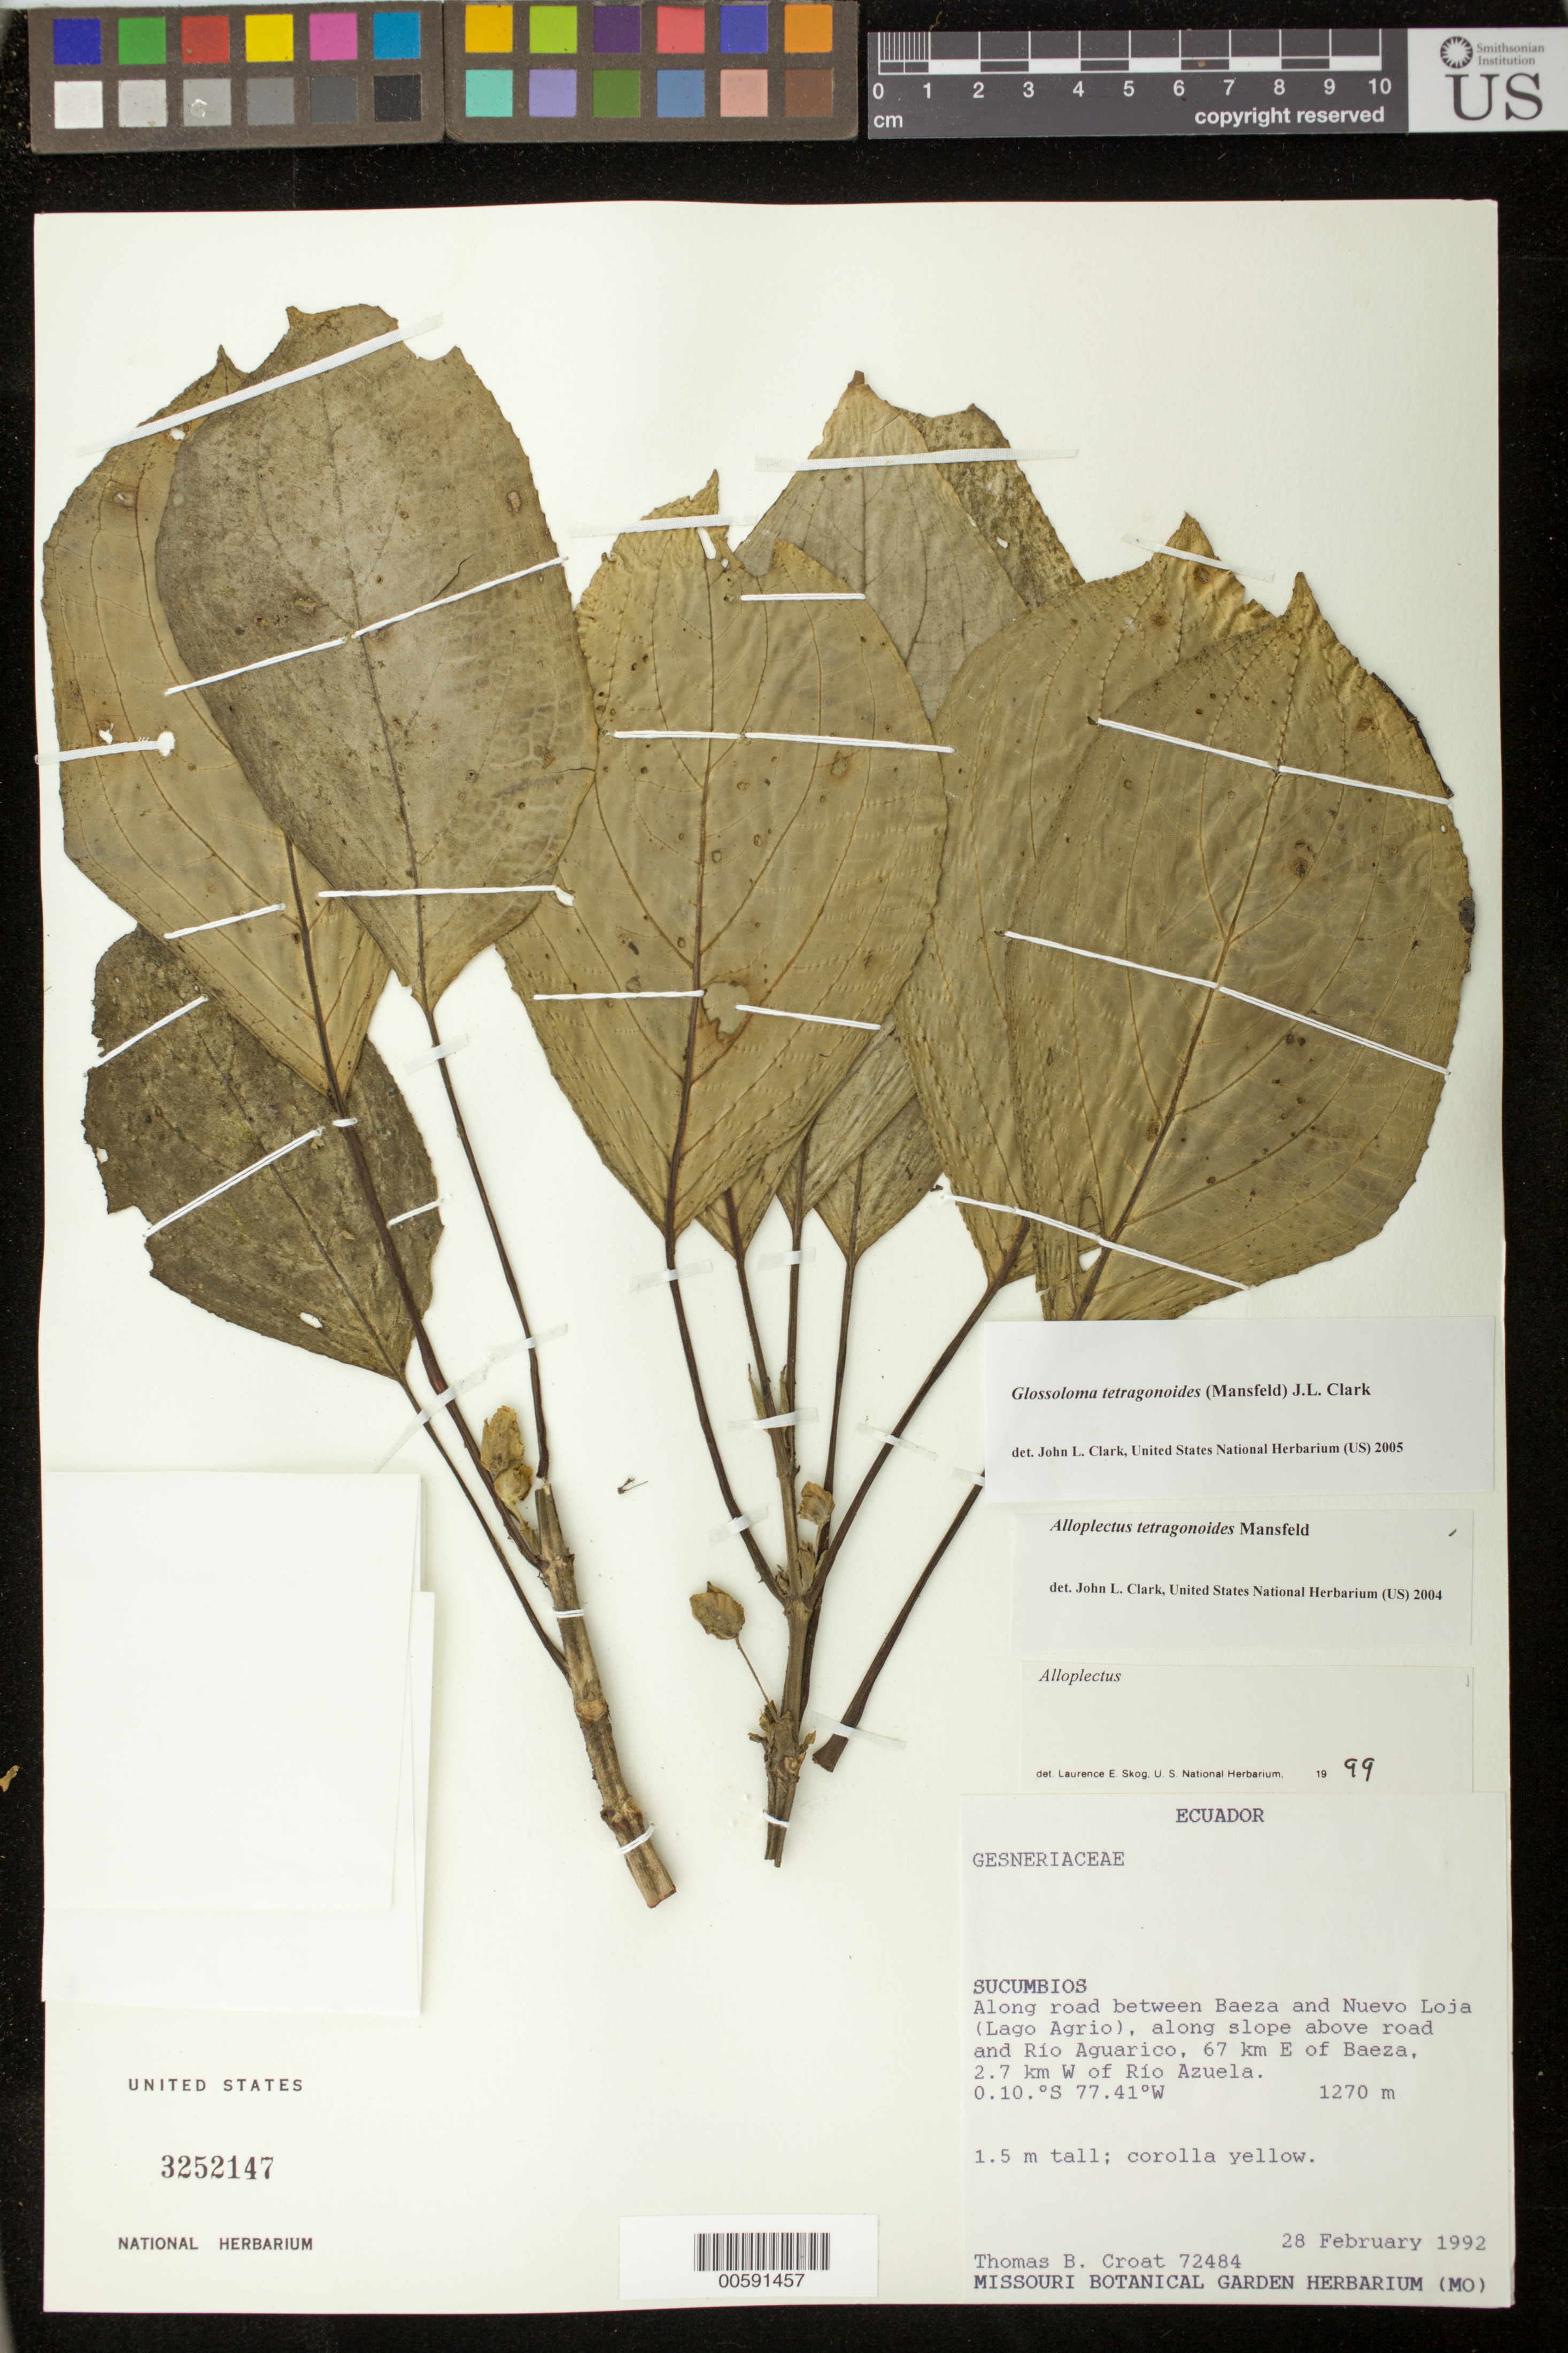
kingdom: Plantae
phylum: Tracheophyta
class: Magnoliopsida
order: Lamiales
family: Gesneriaceae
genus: Glossoloma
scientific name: Glossoloma tetragonoides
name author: (Mansf.) J.L. Clark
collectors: T. B. Croat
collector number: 72484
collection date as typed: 28 Feb 1992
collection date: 1992-02-28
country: Ecuador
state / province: Sucumbíos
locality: Along road between Baeza and Nuevo Loja (Lago Agrio), along slope above road and Río Aguarico, 67 km E of Baeza, 2.7 km W of Río Azuela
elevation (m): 1270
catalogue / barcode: US 3252147